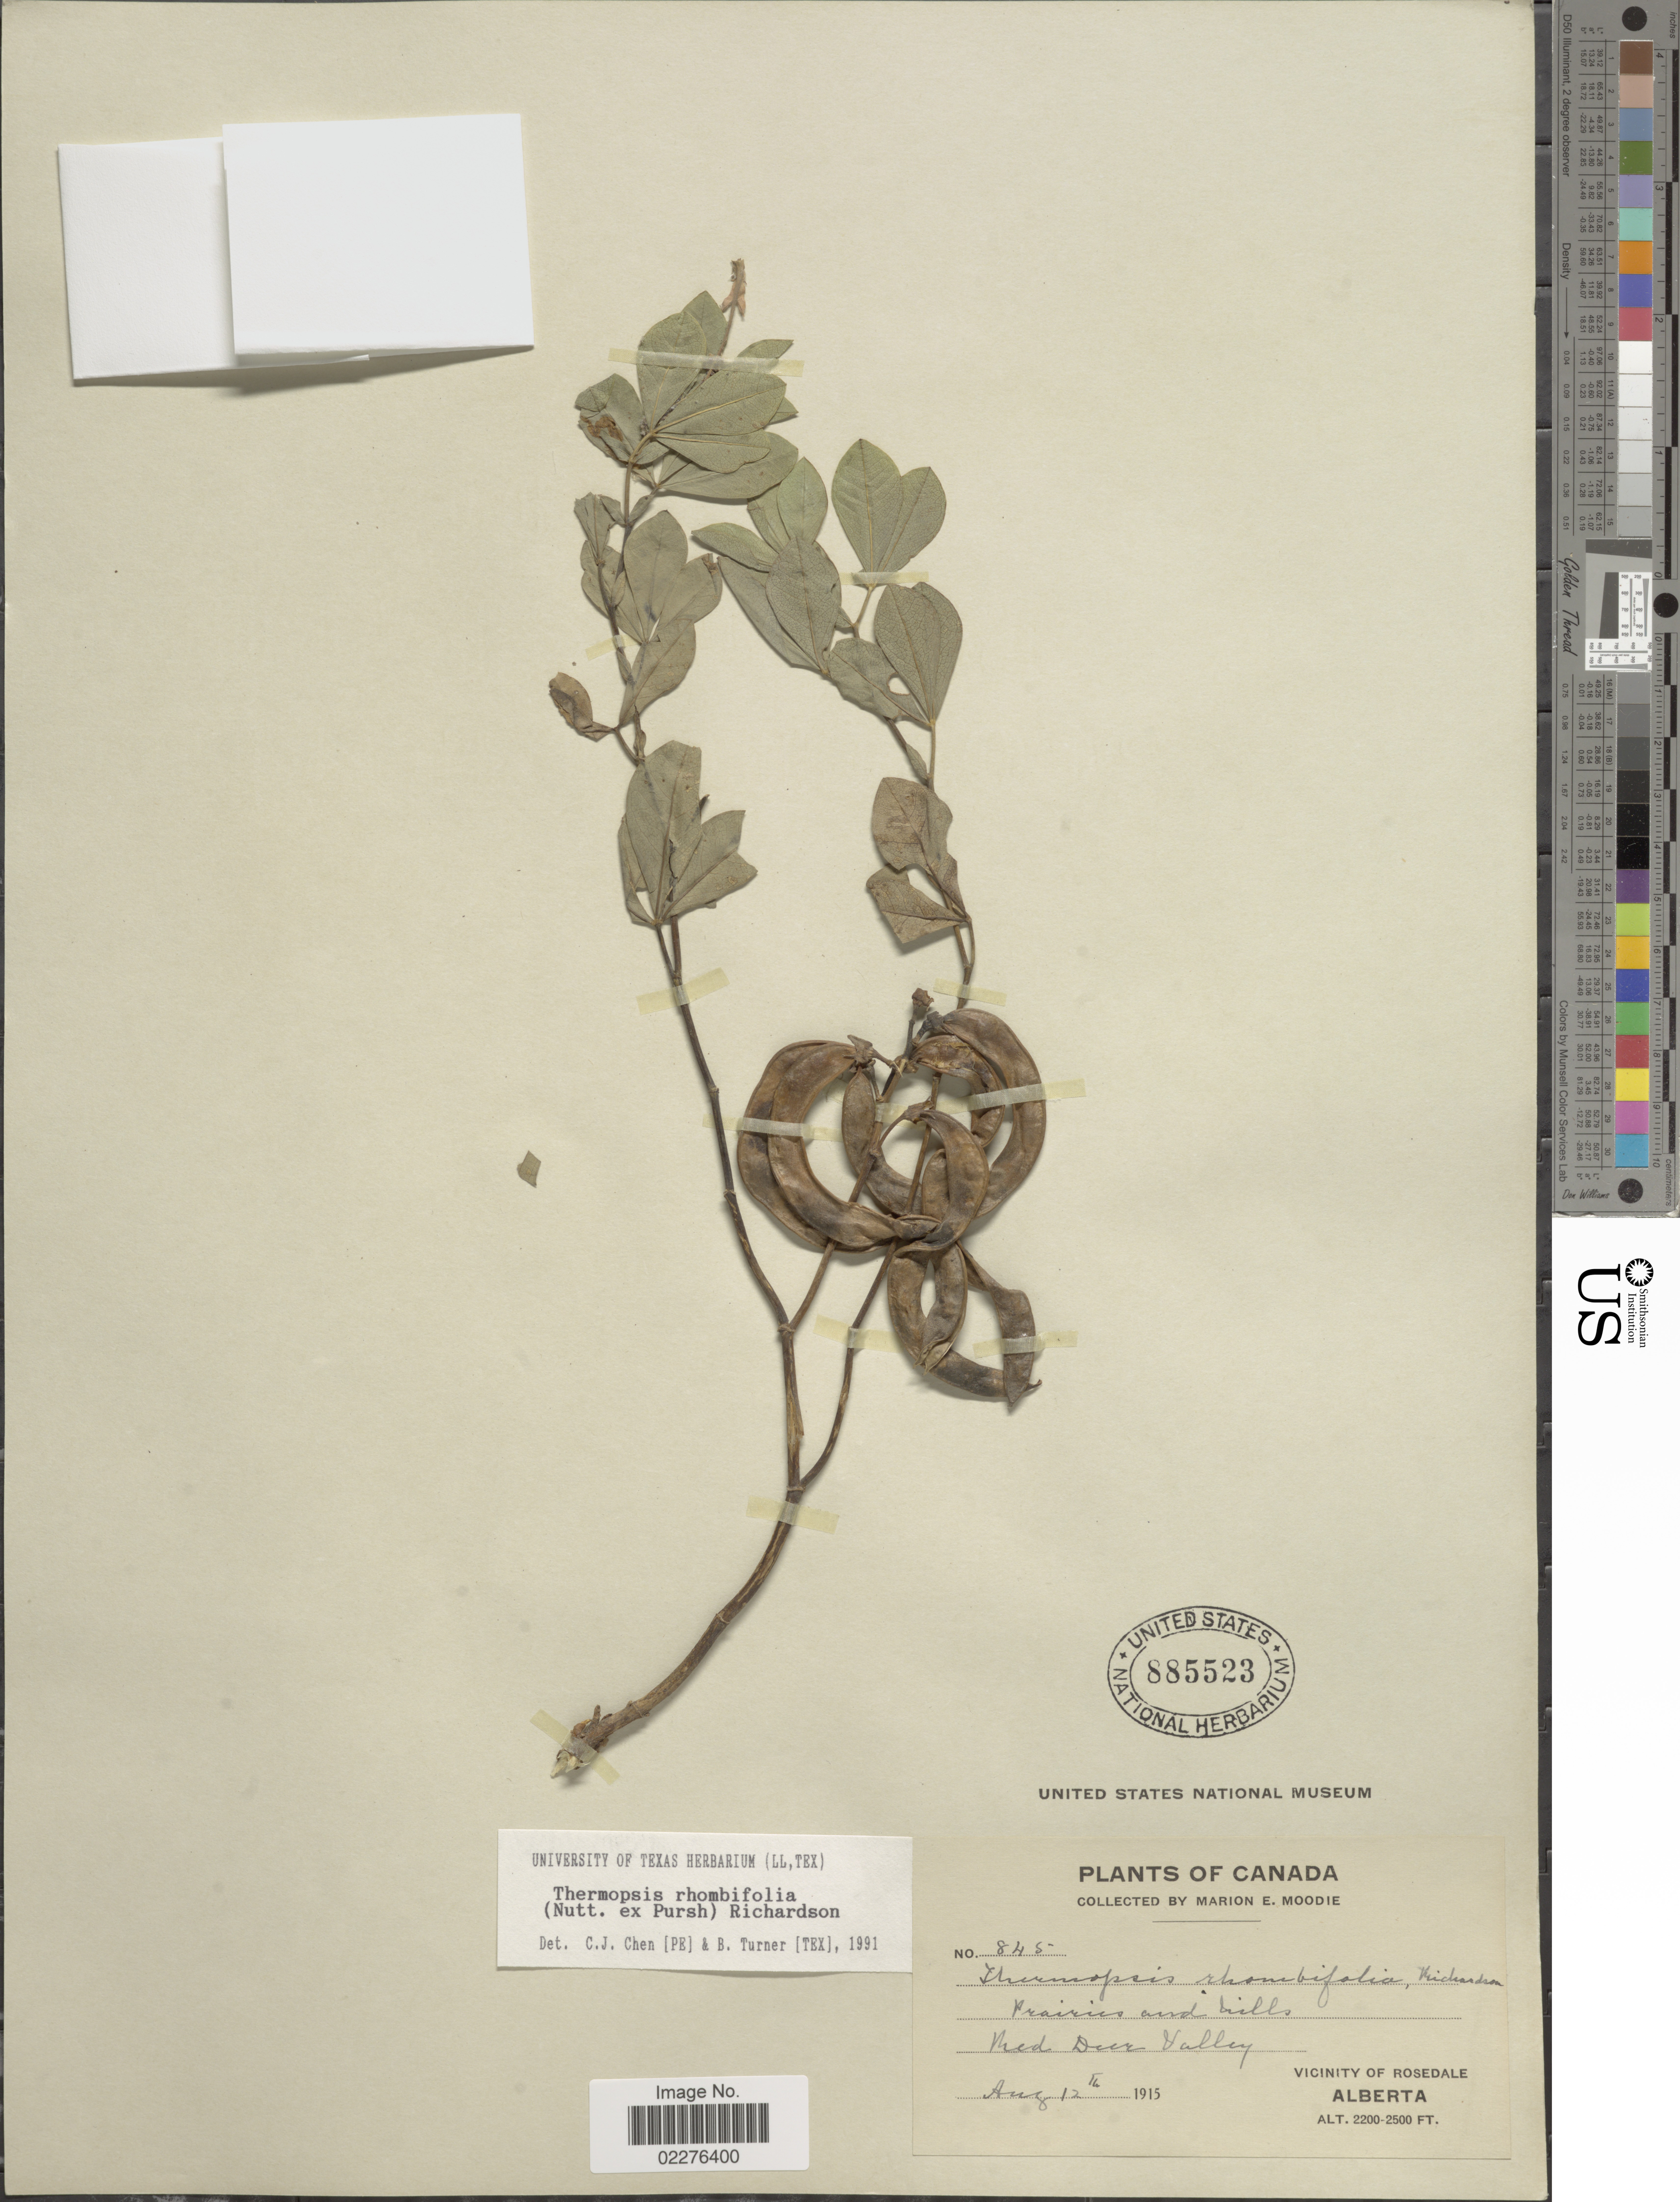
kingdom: Plantae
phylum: Tracheophyta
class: Magnoliopsida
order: Fabales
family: Fabaceae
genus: Thermopsis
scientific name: Thermopsis rhombifolia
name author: Richardson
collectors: M. E. Moodie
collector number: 845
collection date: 1915-08-12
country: Canada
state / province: Alberta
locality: Prairies and hills, Med Deer Valley, Vicinity of Rosedale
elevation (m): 671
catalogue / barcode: US 885523